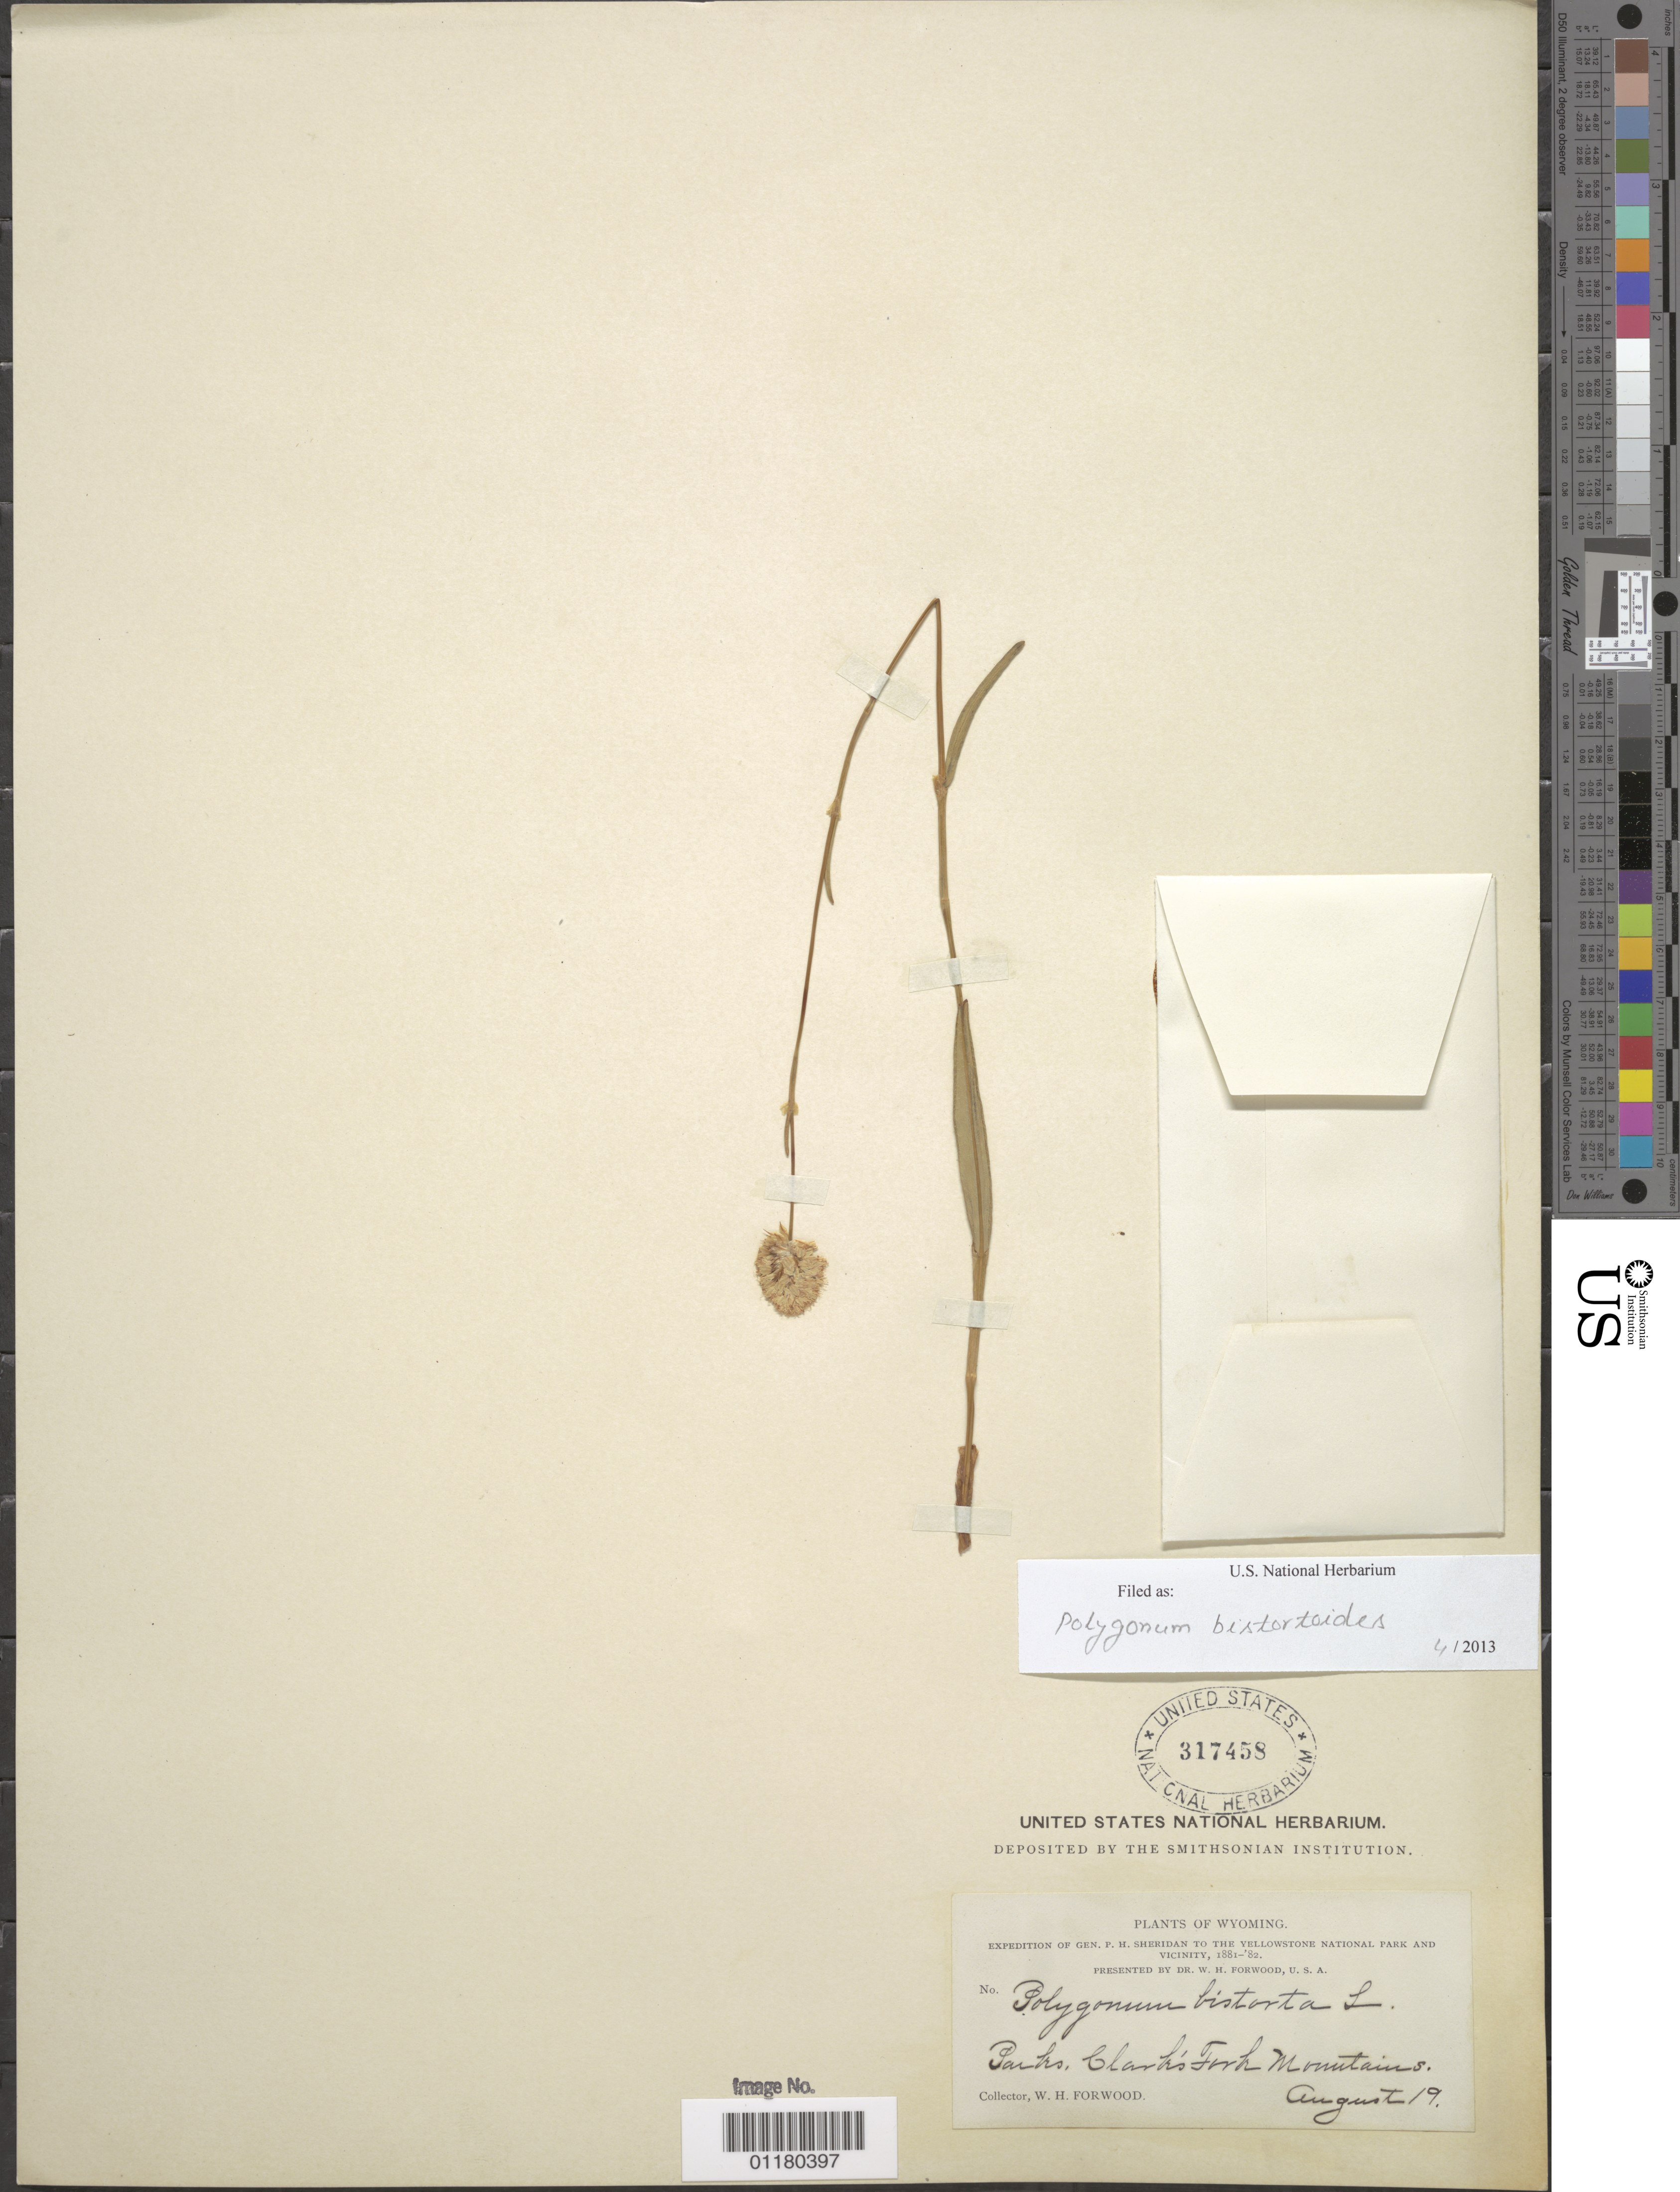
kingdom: Plantae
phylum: Tracheophyta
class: Magnoliopsida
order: Caryophyllales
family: Polygonaceae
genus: Bistorta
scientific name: Bistorta bistortoides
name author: (Pursh) Small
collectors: W. Forwood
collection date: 1881-08-19 or 1882-08-19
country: United States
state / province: Wyoming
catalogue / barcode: US 317458